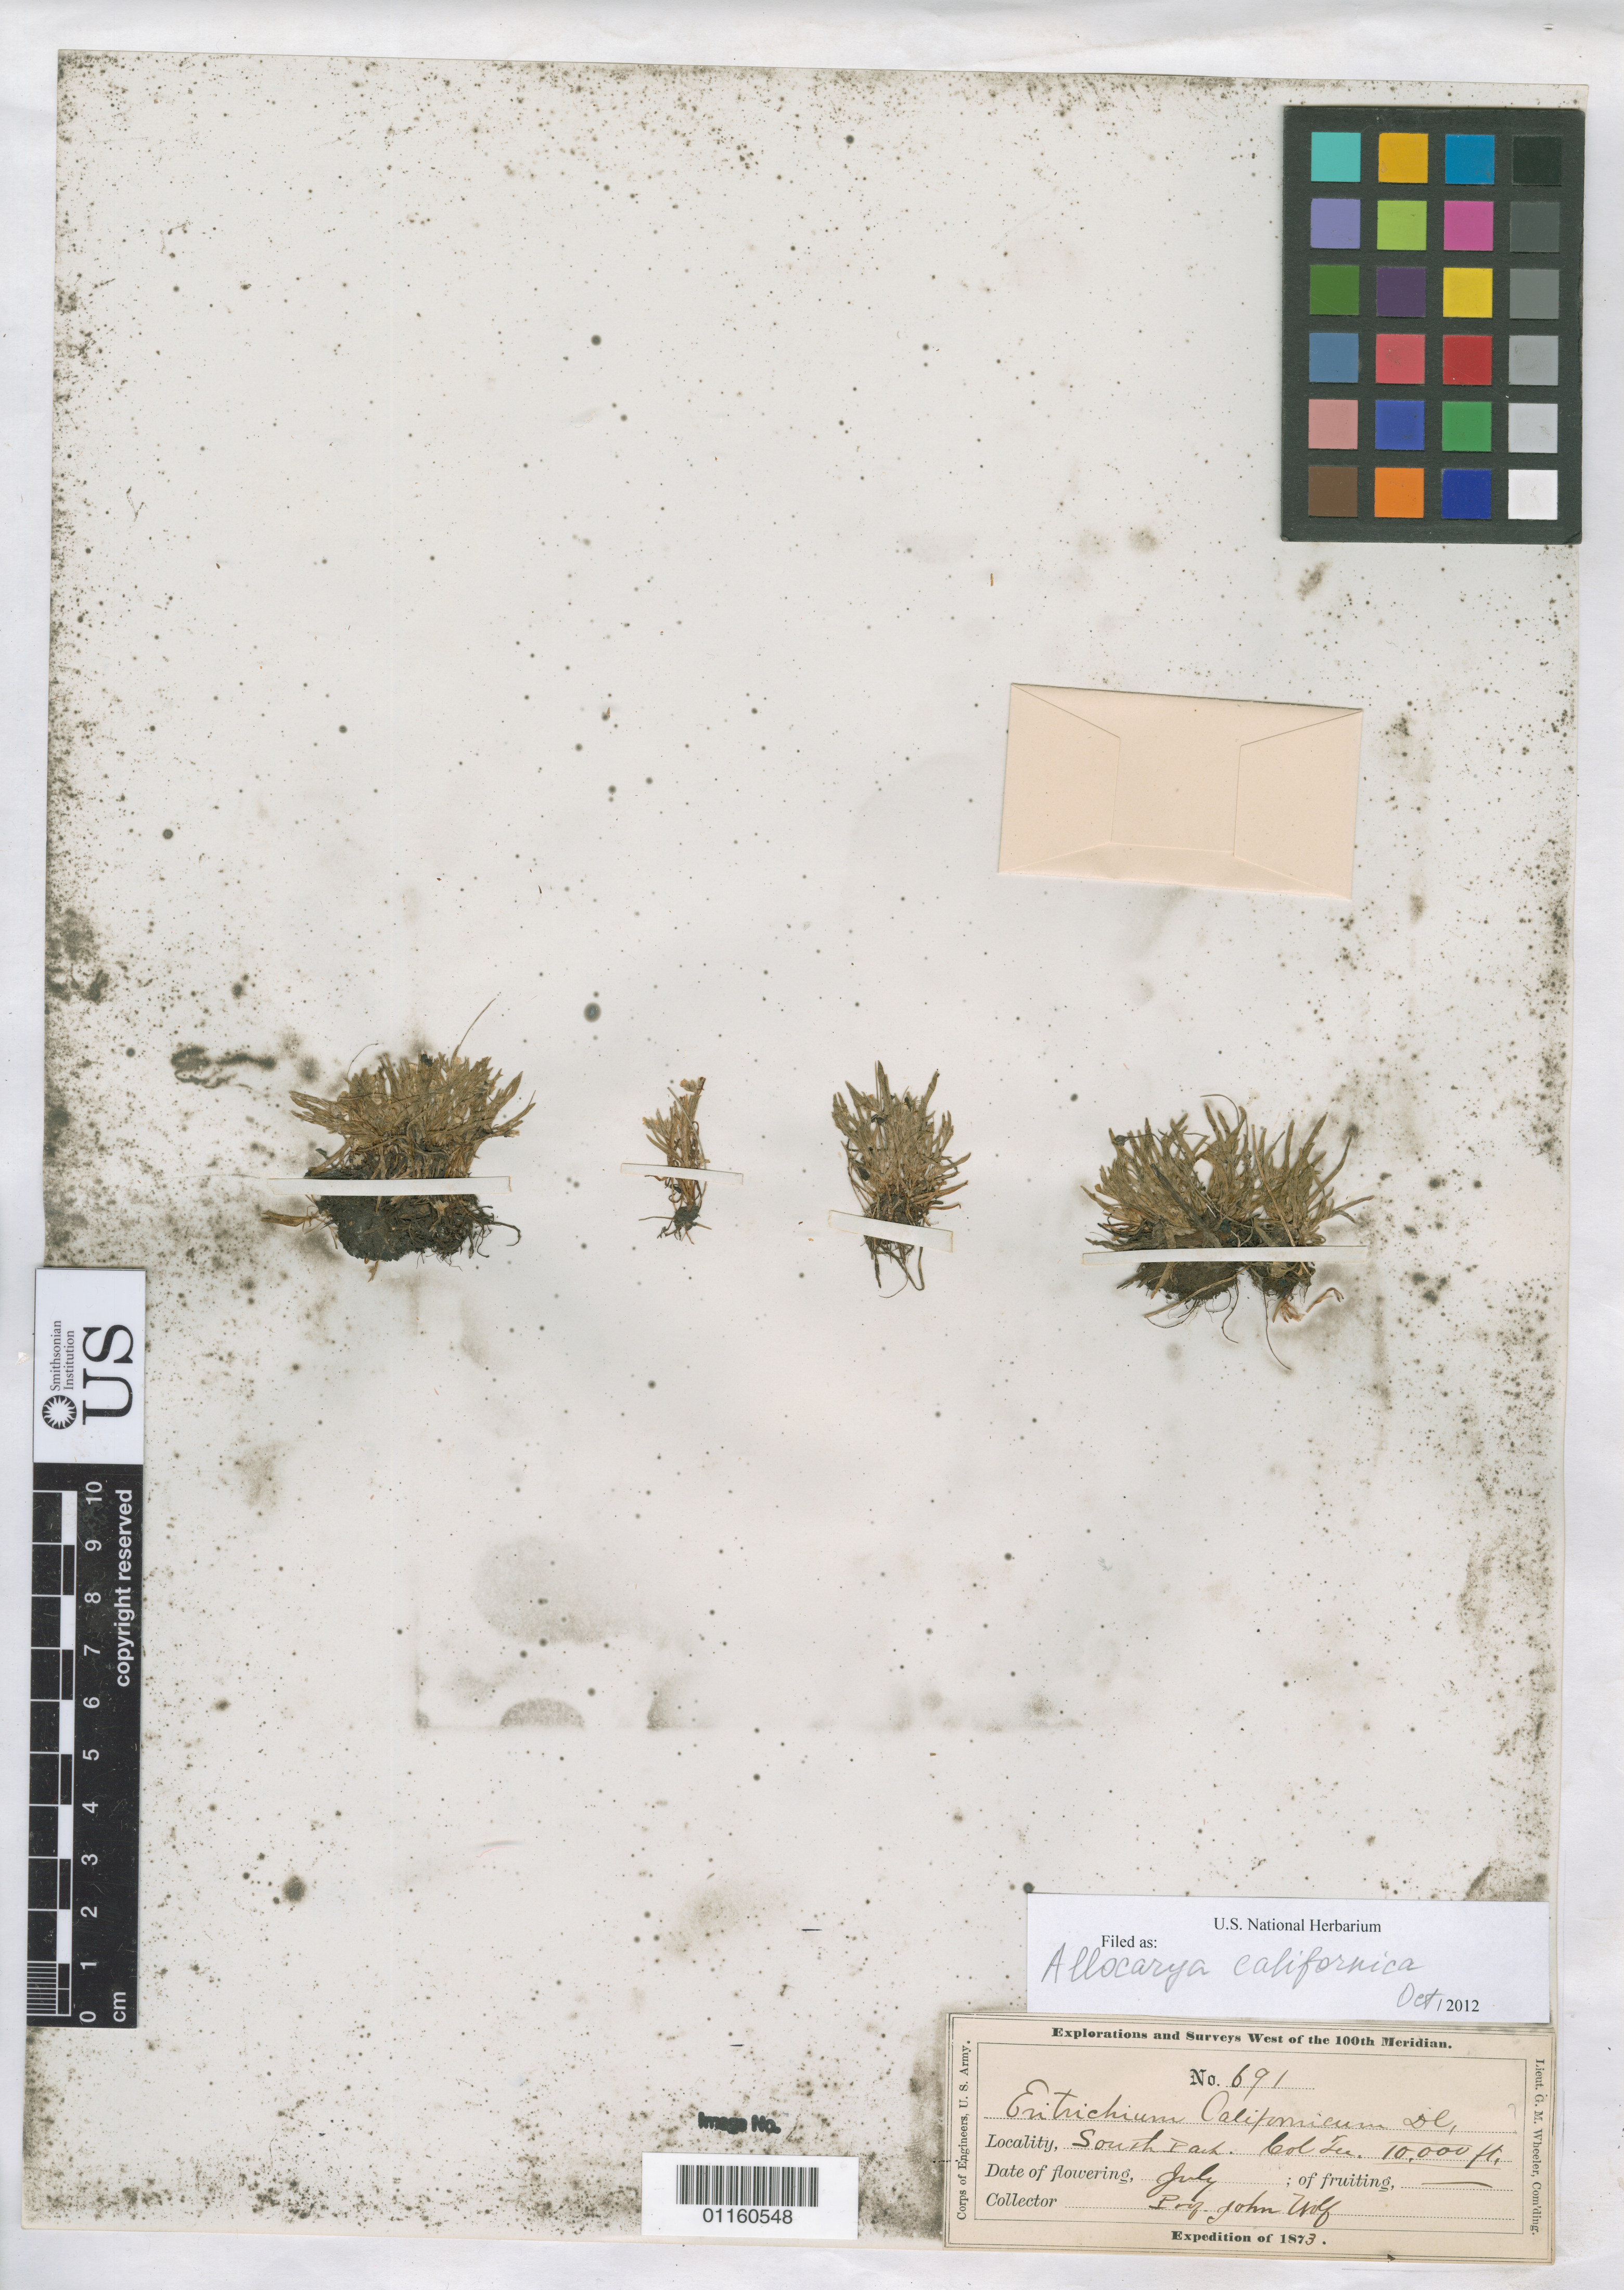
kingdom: Plantae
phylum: Tracheophyta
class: Magnoliopsida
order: Boraginales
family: Boraginaceae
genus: Allocarya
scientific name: Allocarya californica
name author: (Fisch. & C.A. Mey.) Greene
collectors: J. Wolf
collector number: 691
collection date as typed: Jul 1873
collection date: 1873-07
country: United States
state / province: Colorado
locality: South Park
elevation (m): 3048